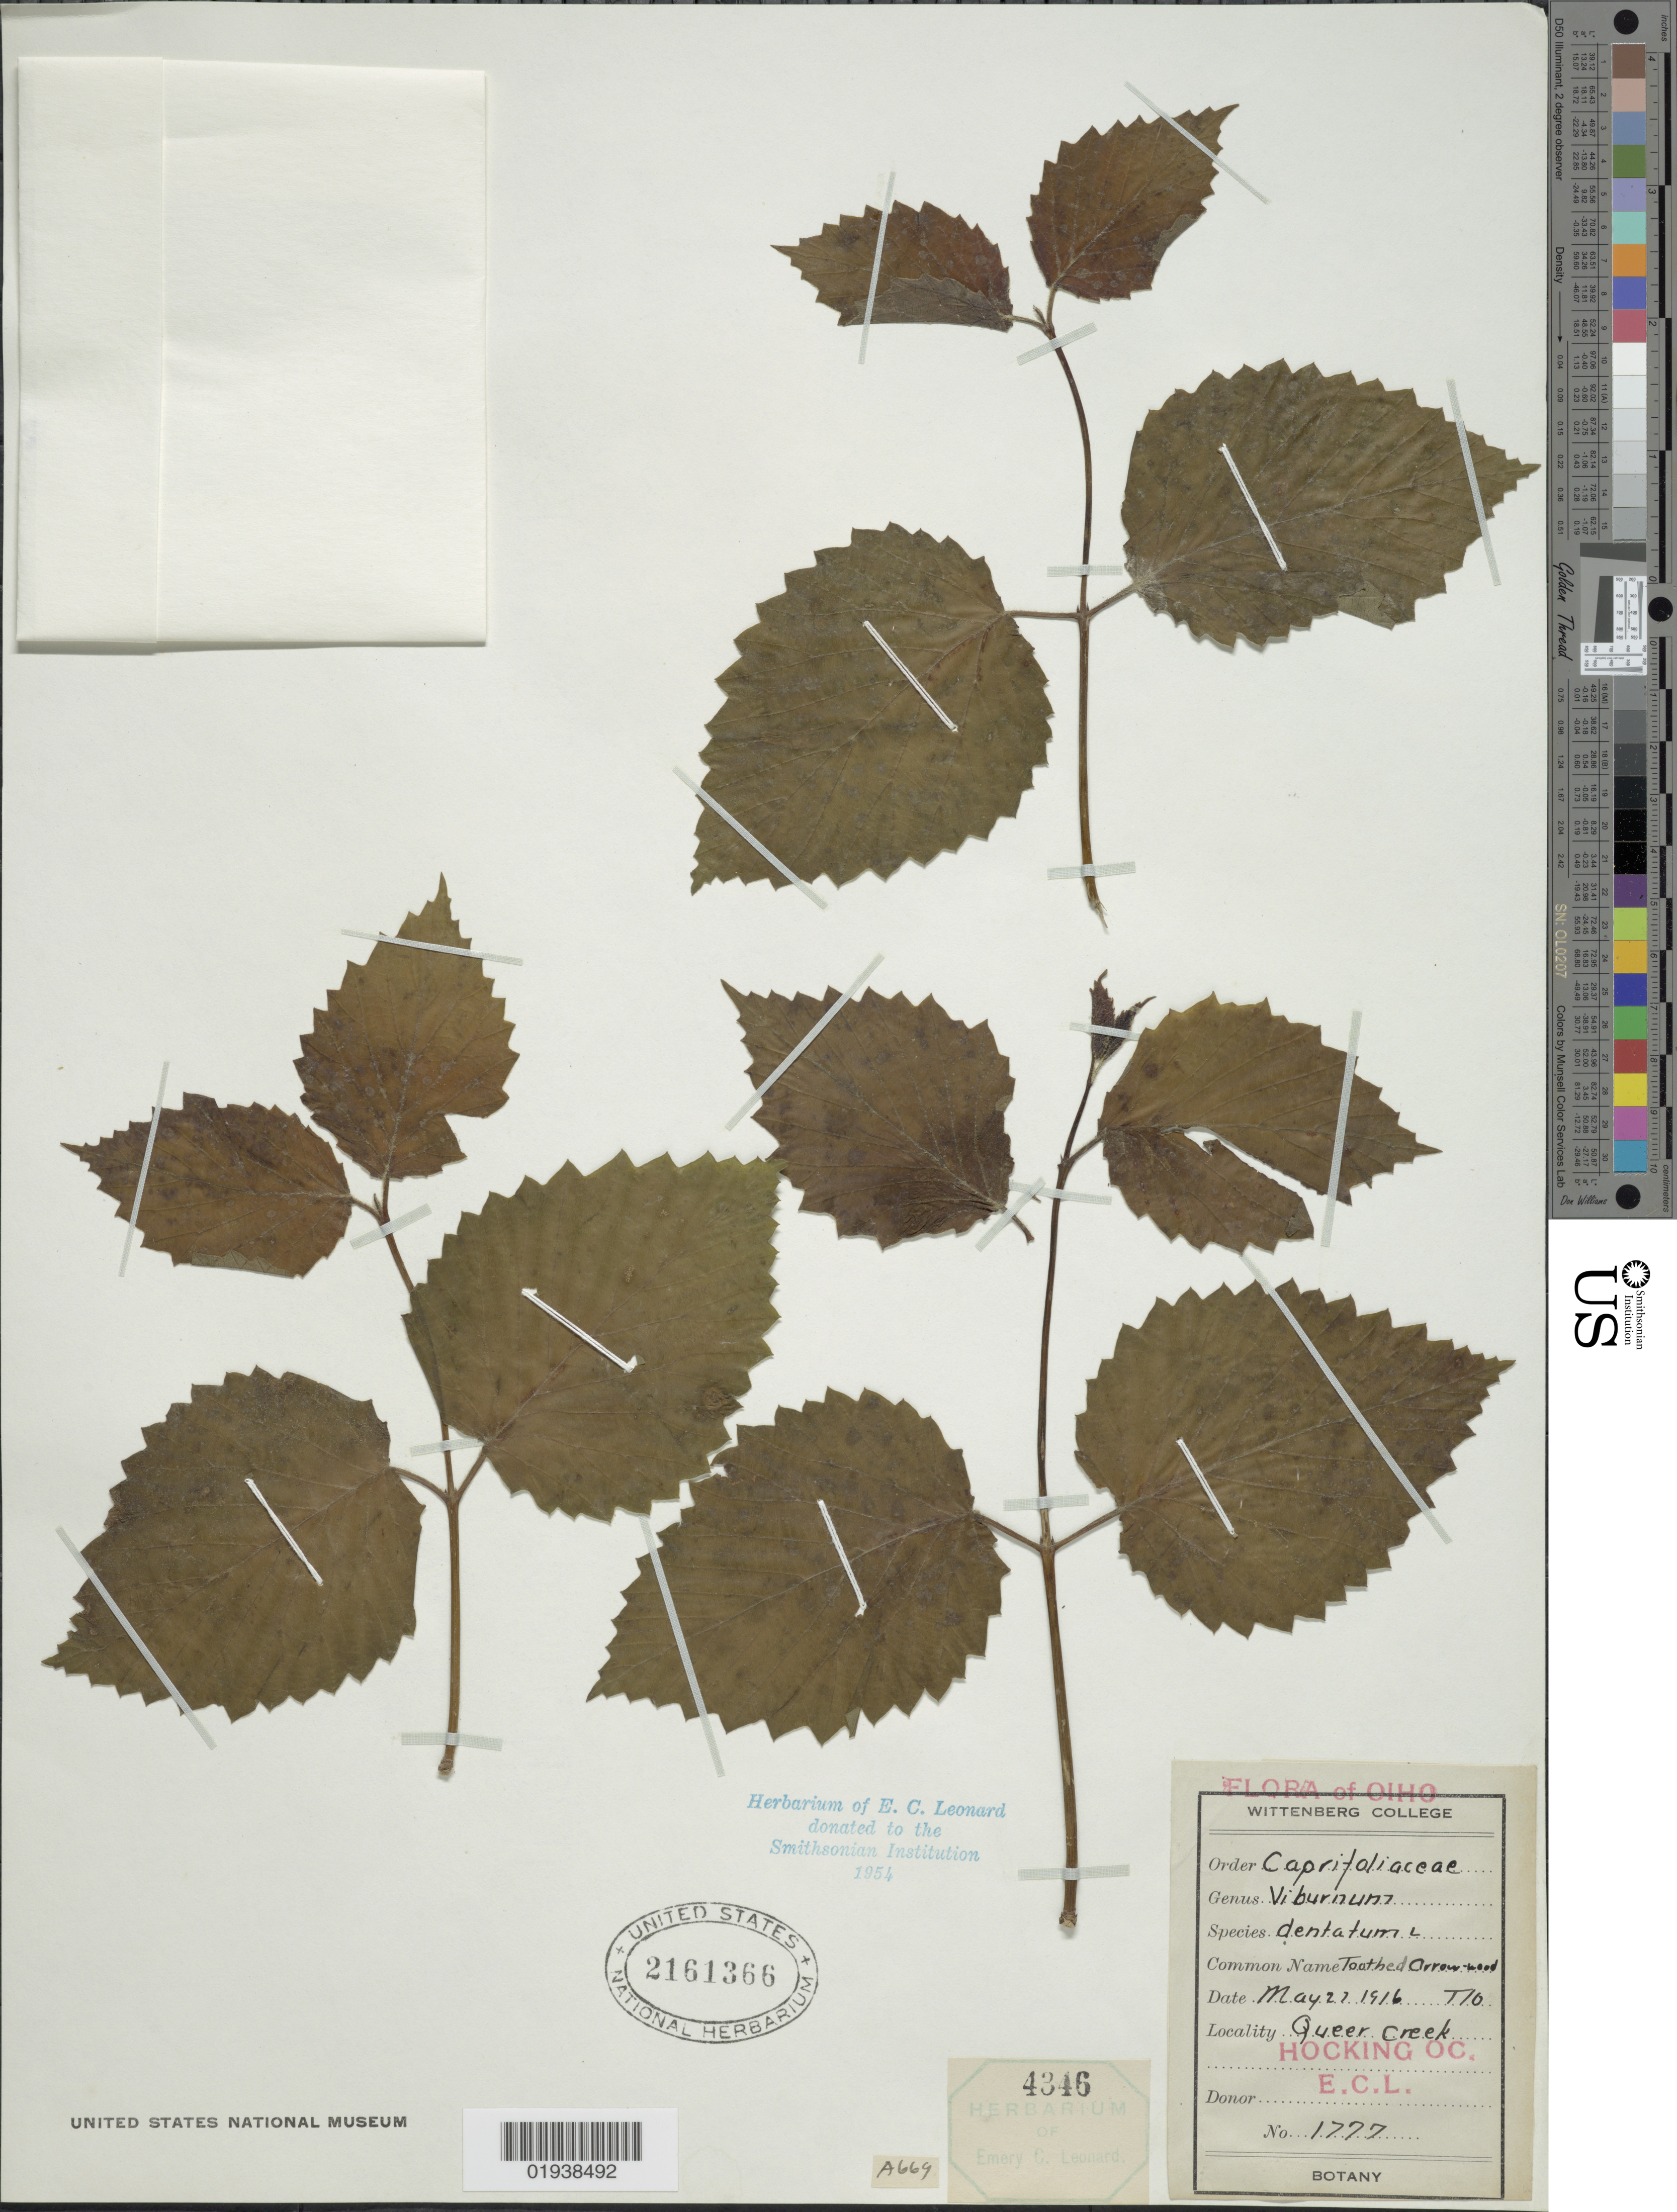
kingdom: Plantae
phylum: Tracheophyta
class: Magnoliopsida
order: Dipsacales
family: Viburnaceae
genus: Viburnum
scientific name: Viburnum dentatum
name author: L.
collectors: E. C. Leonard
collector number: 1777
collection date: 1916-05-22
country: United States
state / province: Ohio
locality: T10, Queer Creek, Hocking OC.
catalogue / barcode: US 2161366